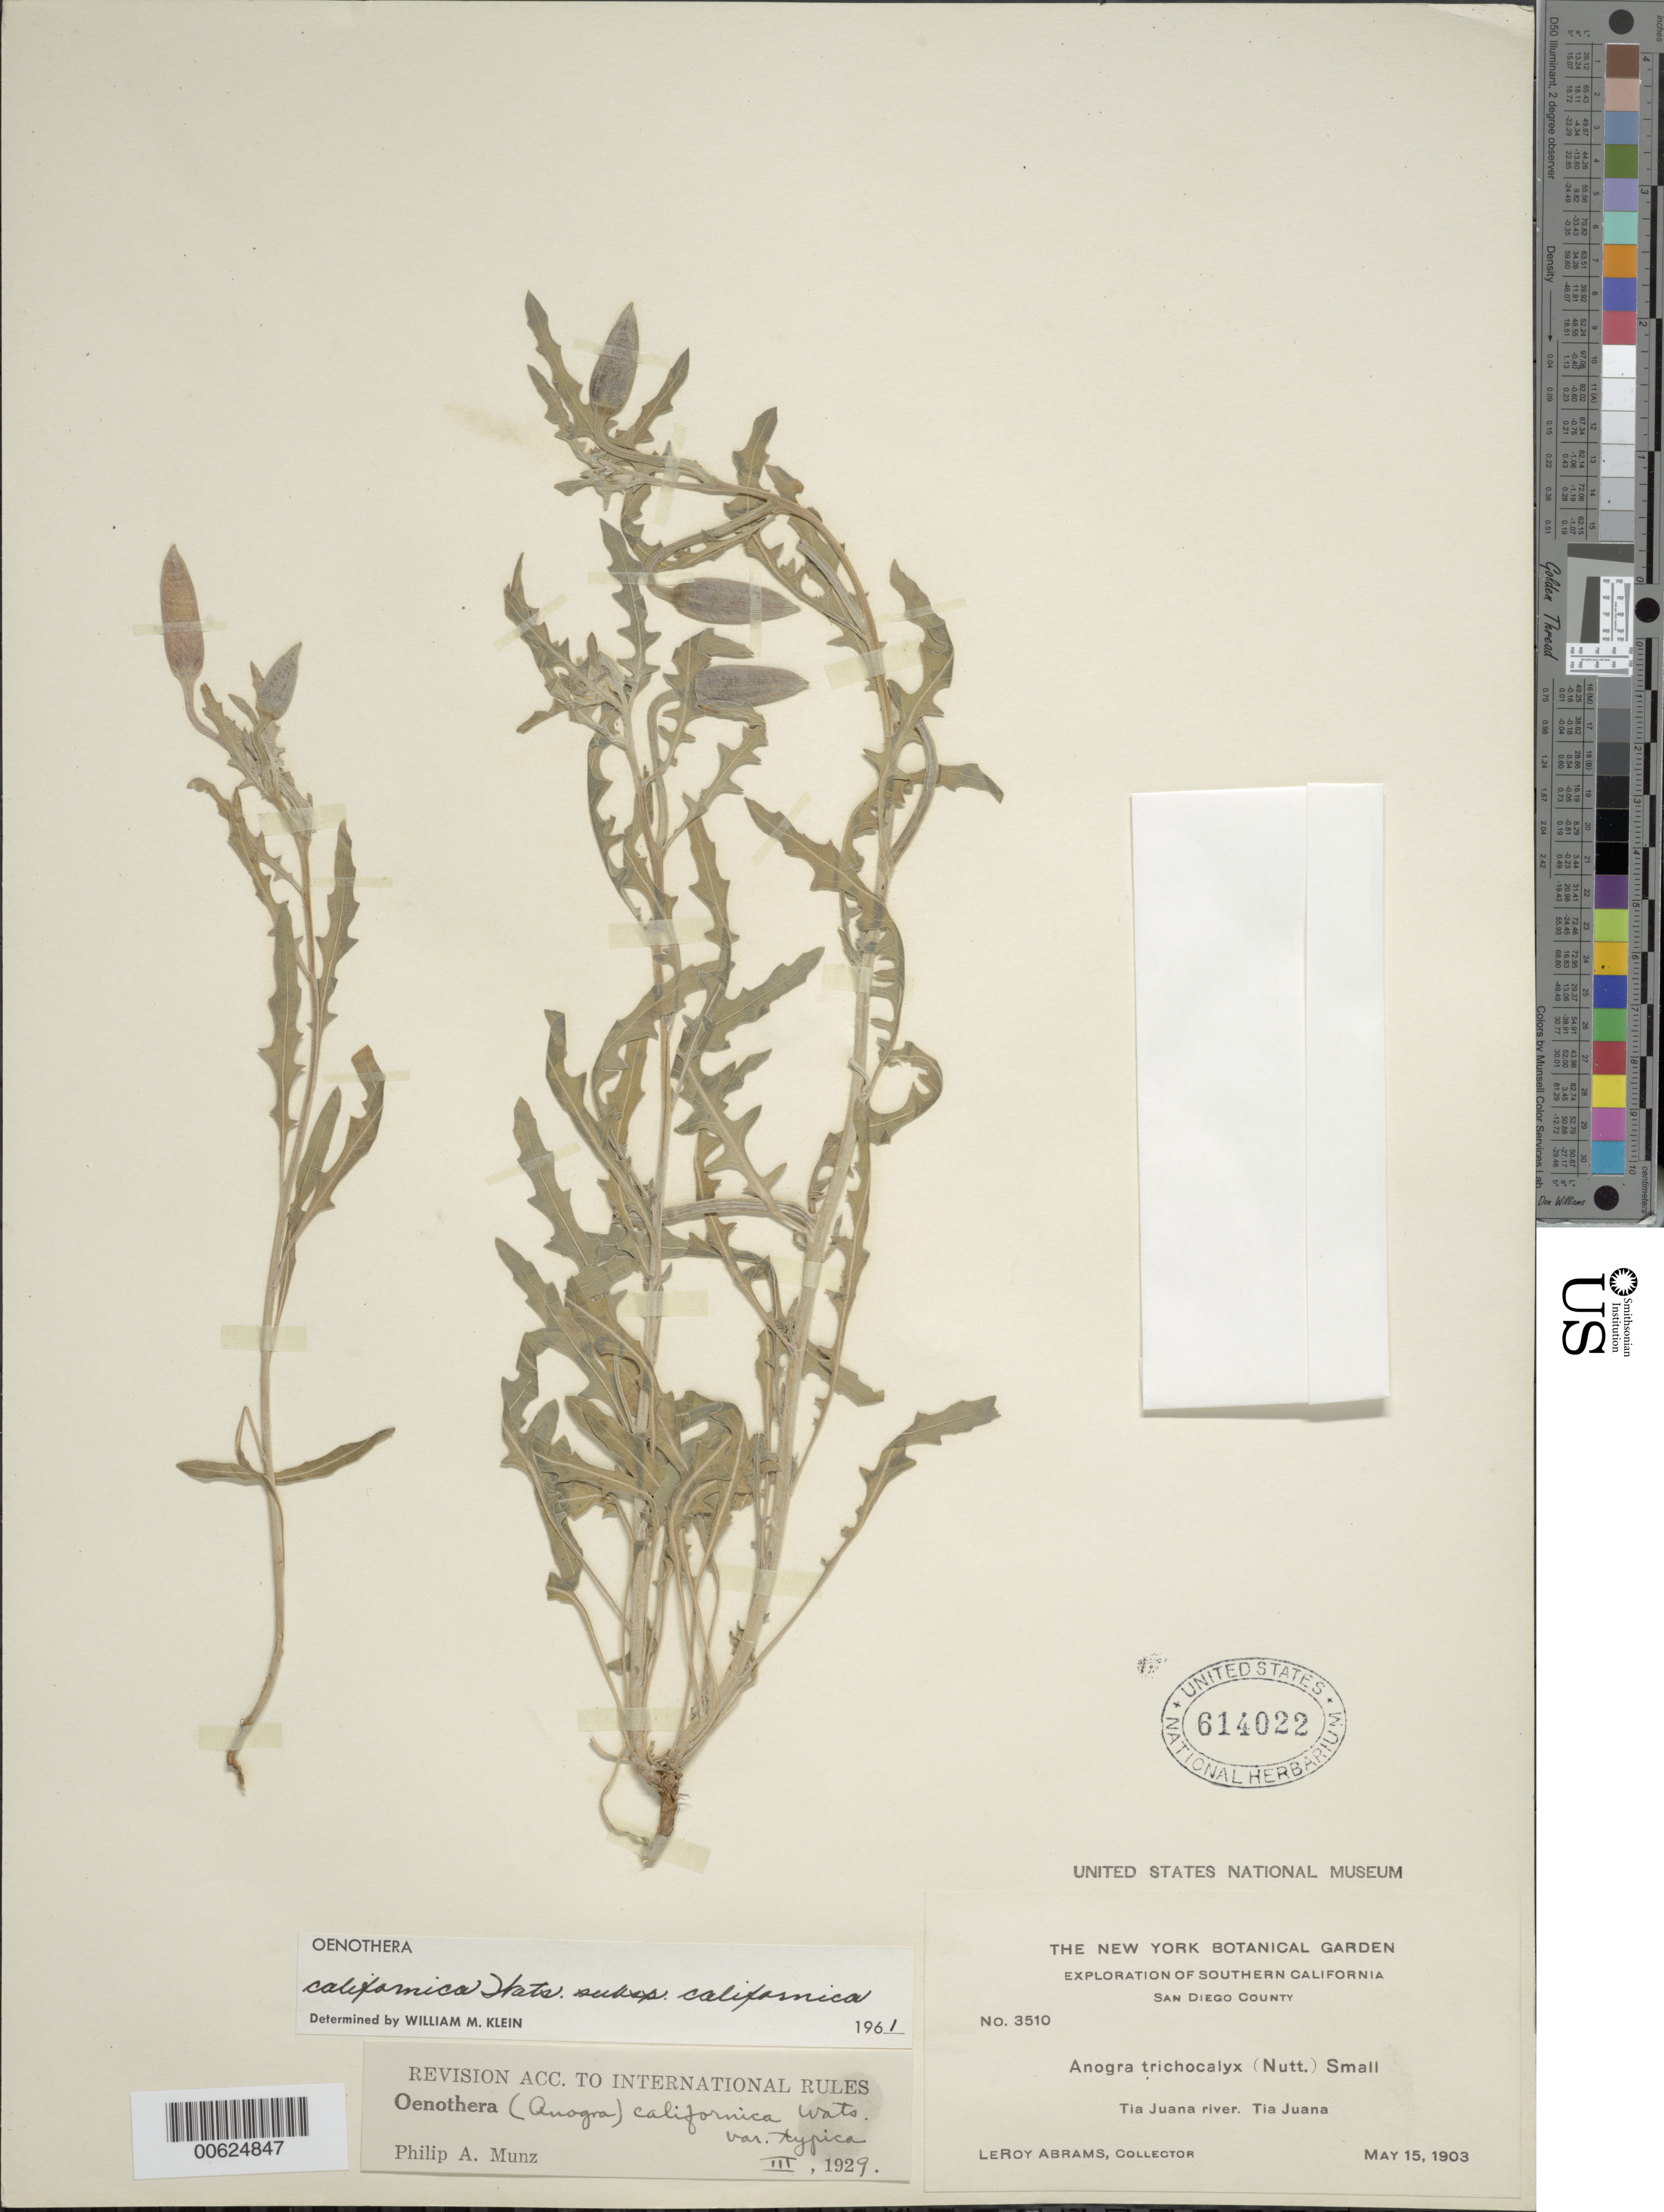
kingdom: Plantae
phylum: Tracheophyta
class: Magnoliopsida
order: Myrtales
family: Onagraceae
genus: Oenothera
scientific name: Oenothera avita subsp. californica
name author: (S. Watson) W.L. Wagner & Gandhi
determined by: Wagner, W. L., (BOT), Smithsonian Institution - National Museum of Natural History (UNITED STATES)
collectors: L. Abrams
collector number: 3510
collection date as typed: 15 May 1903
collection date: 1903-05-15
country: United States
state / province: California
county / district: San Diego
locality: Tia Juana River, Tia Juana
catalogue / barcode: US 614022